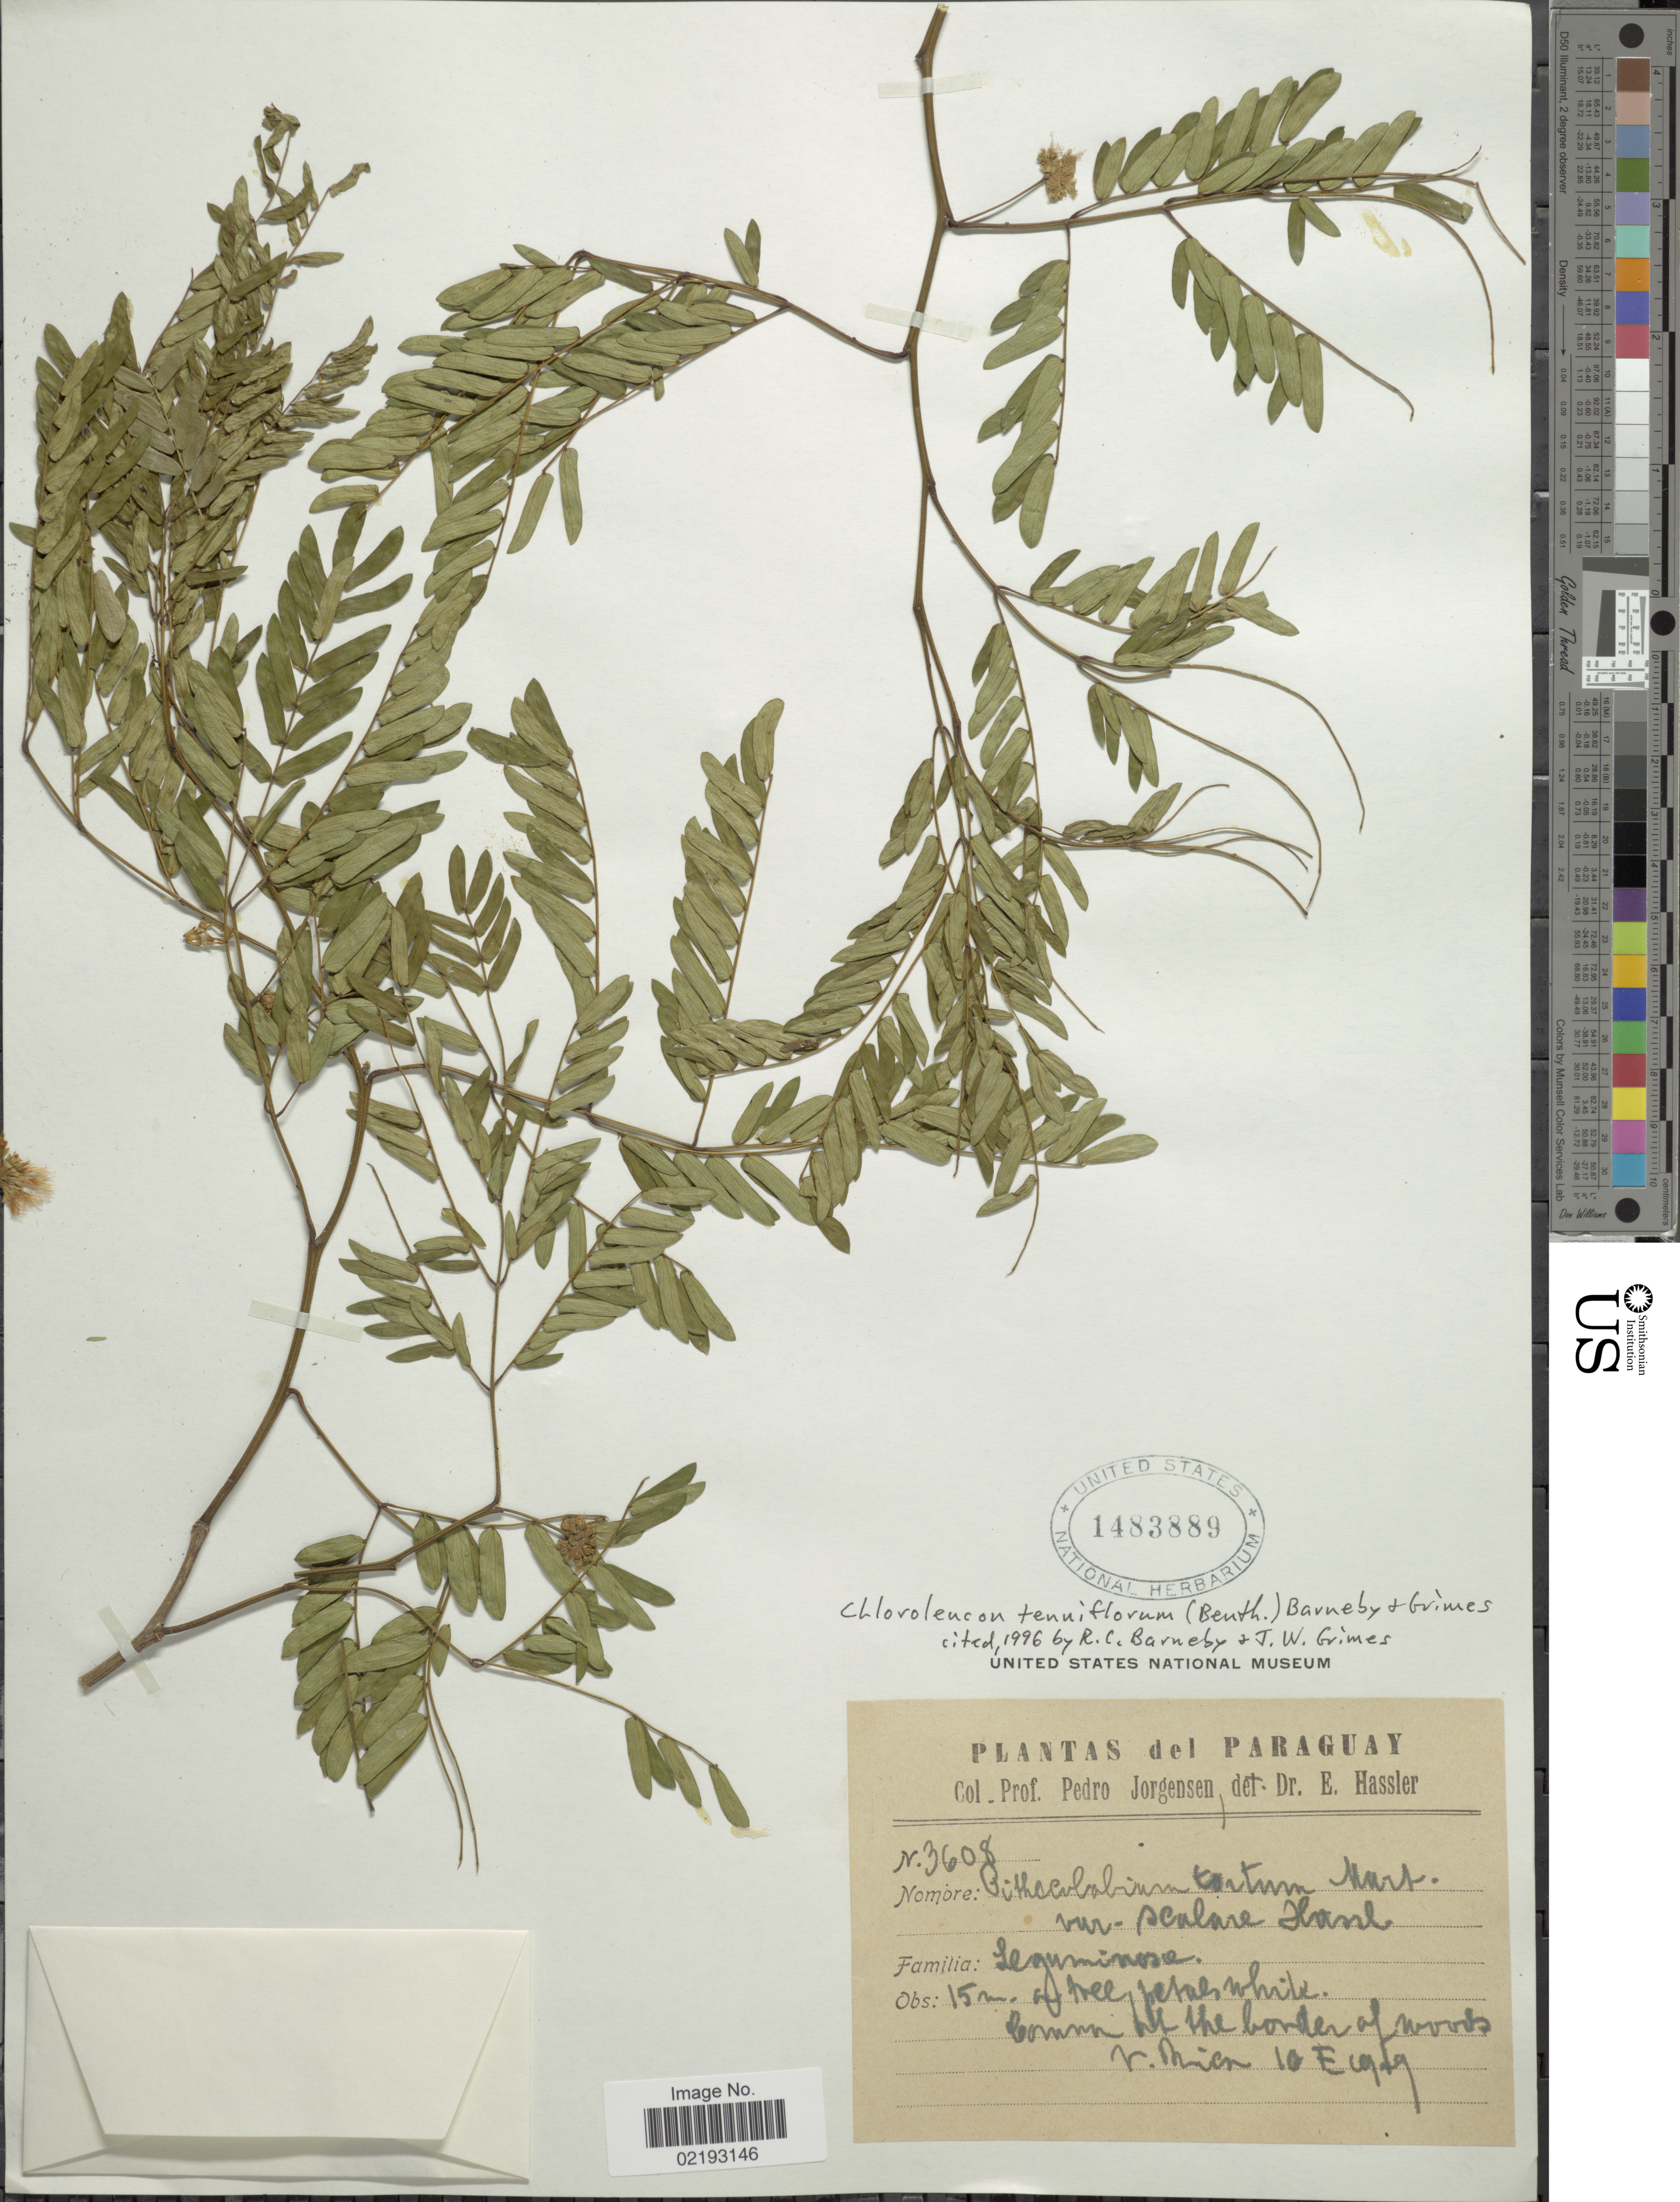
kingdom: Plantae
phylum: Tracheophyta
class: Magnoliopsida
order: Fabales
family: Fabaceae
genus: Chloroleucon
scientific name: Chloroleucon tenuiflorum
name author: (Benth.) Barneby & J.W. Grimes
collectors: P. Jörgensen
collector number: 3608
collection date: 1929-01-10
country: Paraguay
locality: V. Rica.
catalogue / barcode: US 1483889